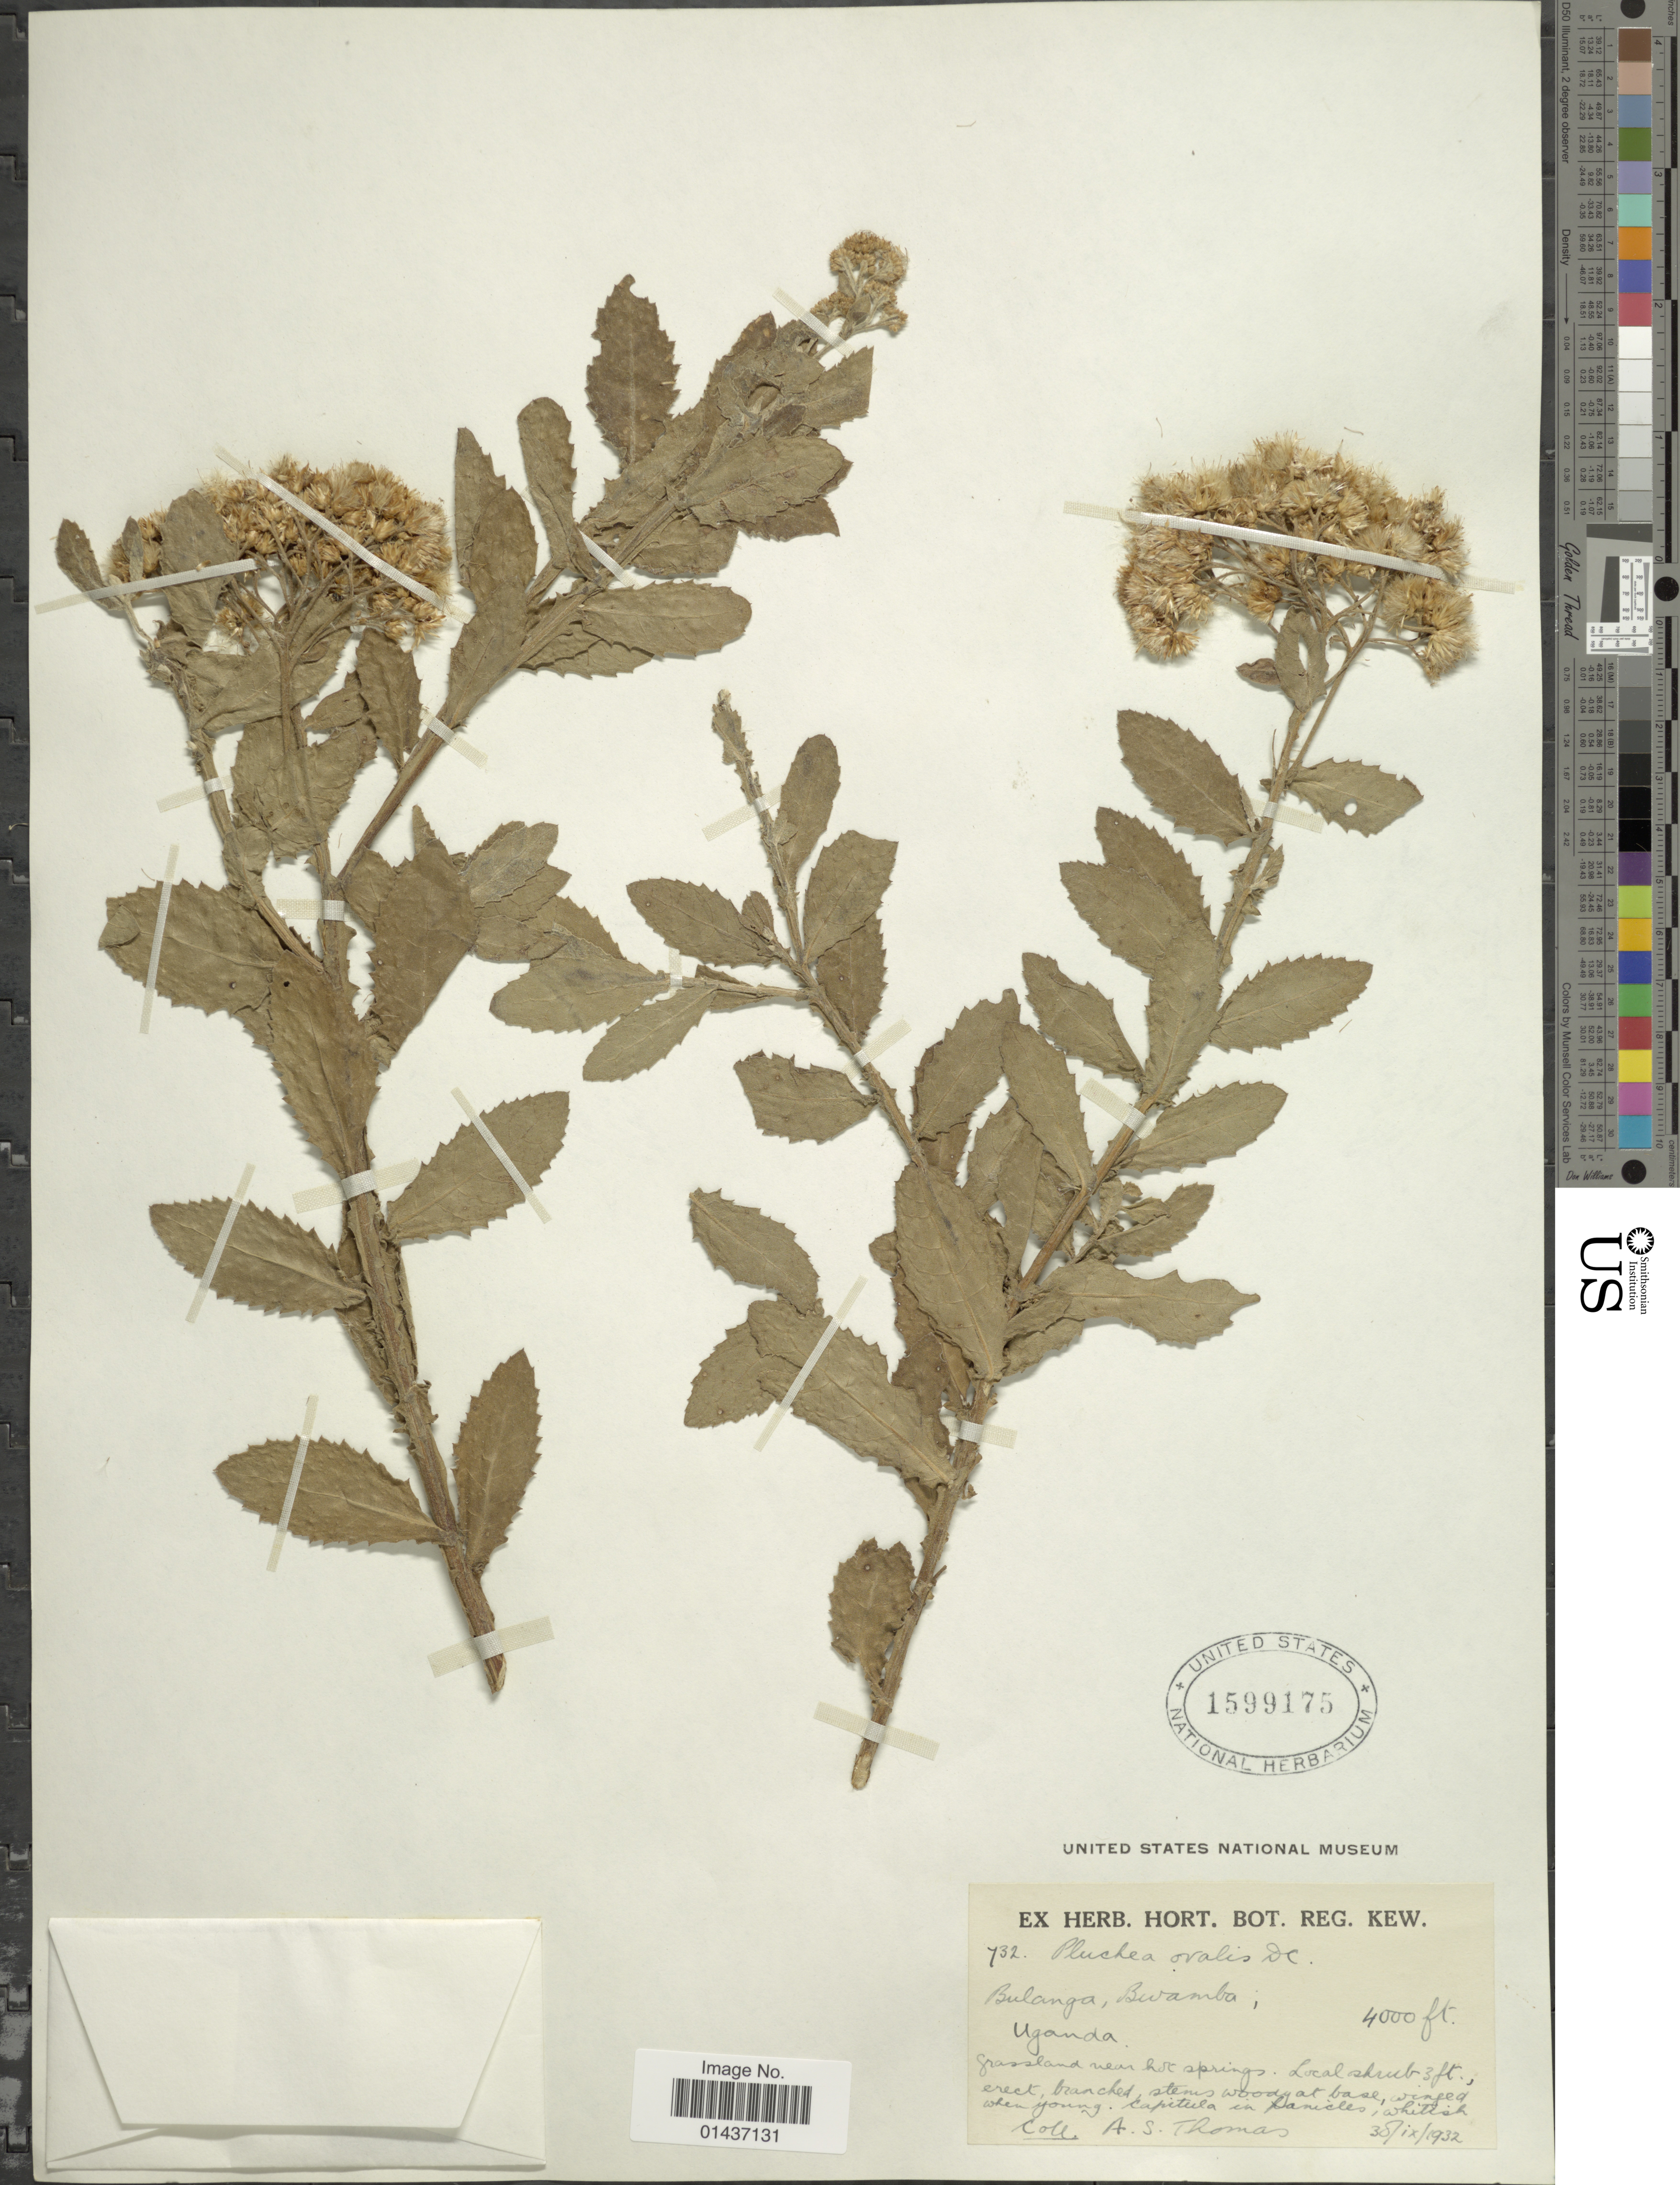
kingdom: Plantae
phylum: Tracheophyta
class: Magnoliopsida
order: Asterales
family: Asteraceae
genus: Pluchea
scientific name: Pluchea ovalis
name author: (Pers.) DC.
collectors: A. Thomas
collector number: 732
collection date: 1932-09-30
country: Uganda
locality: Bulanga, Bwamba, grassland near hot Springs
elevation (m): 1219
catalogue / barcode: US 1599175